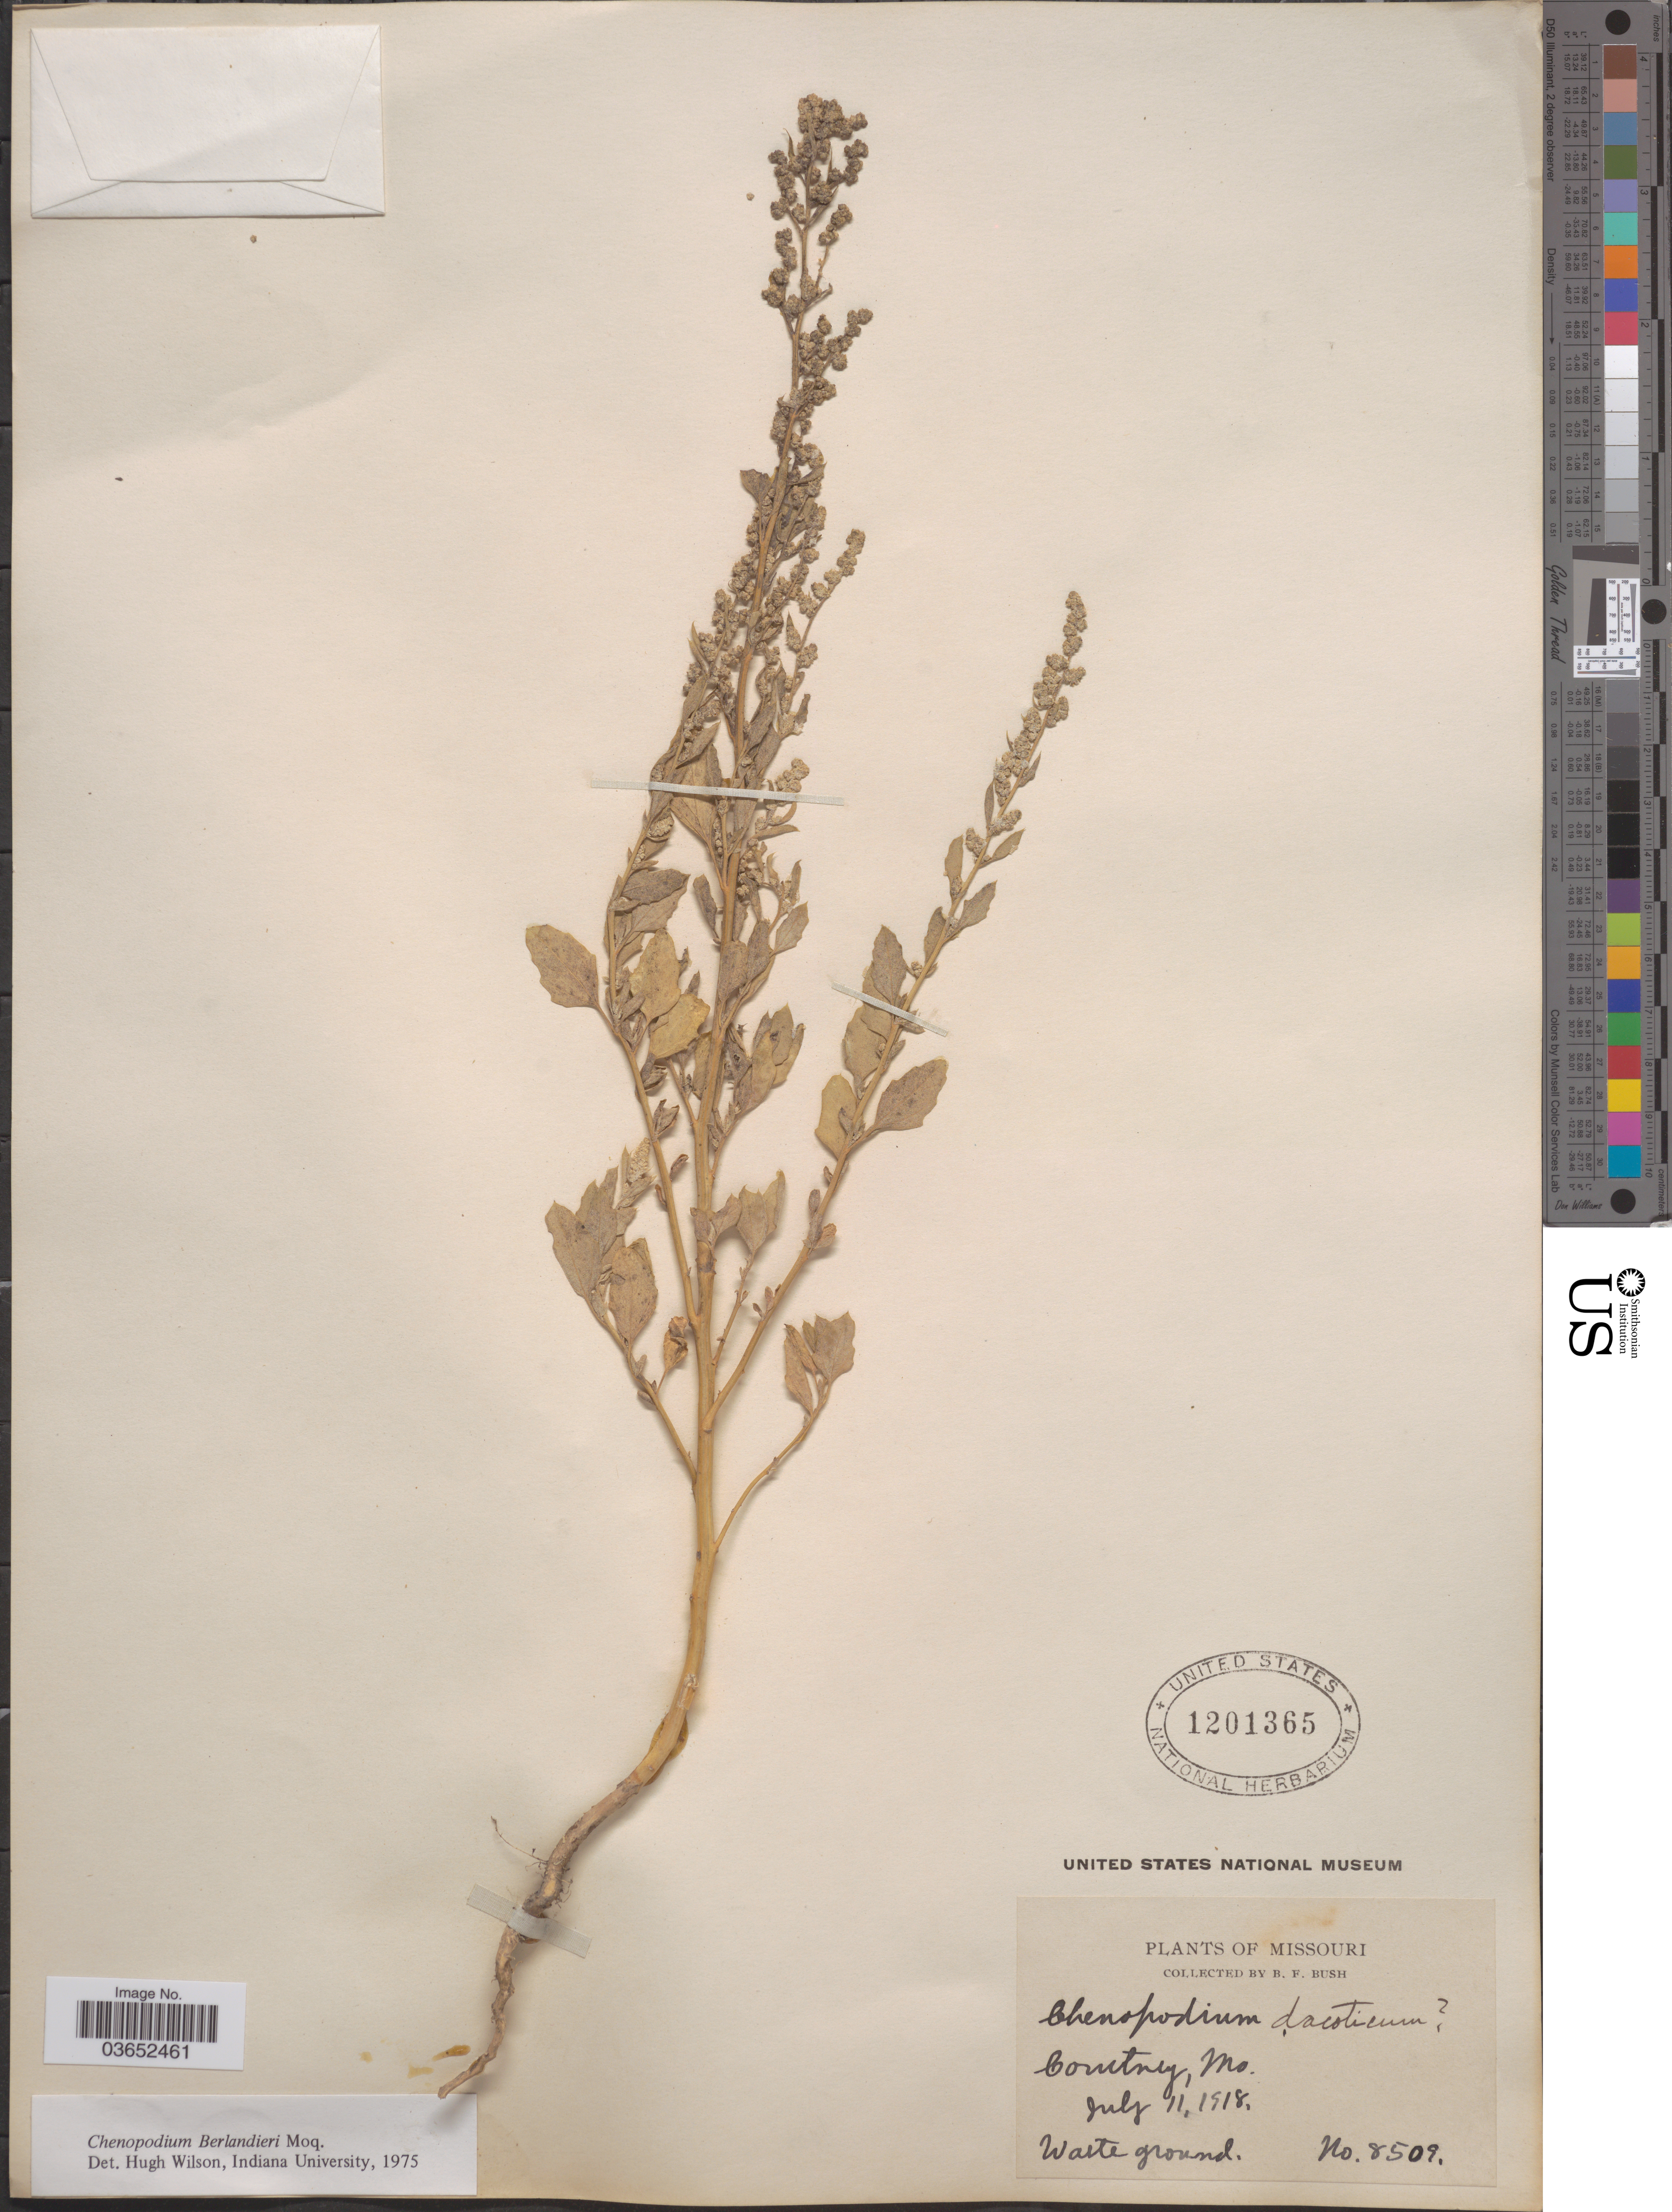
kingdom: Plantae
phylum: Tracheophyta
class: Magnoliopsida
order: Caryophyllales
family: Amaranthaceae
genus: Chenopodium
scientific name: Chenopodium berlandieri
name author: Moq.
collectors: B. F. Bush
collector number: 8509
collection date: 1918-07-11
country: United States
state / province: Missouri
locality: Courtney.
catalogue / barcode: US 1201365